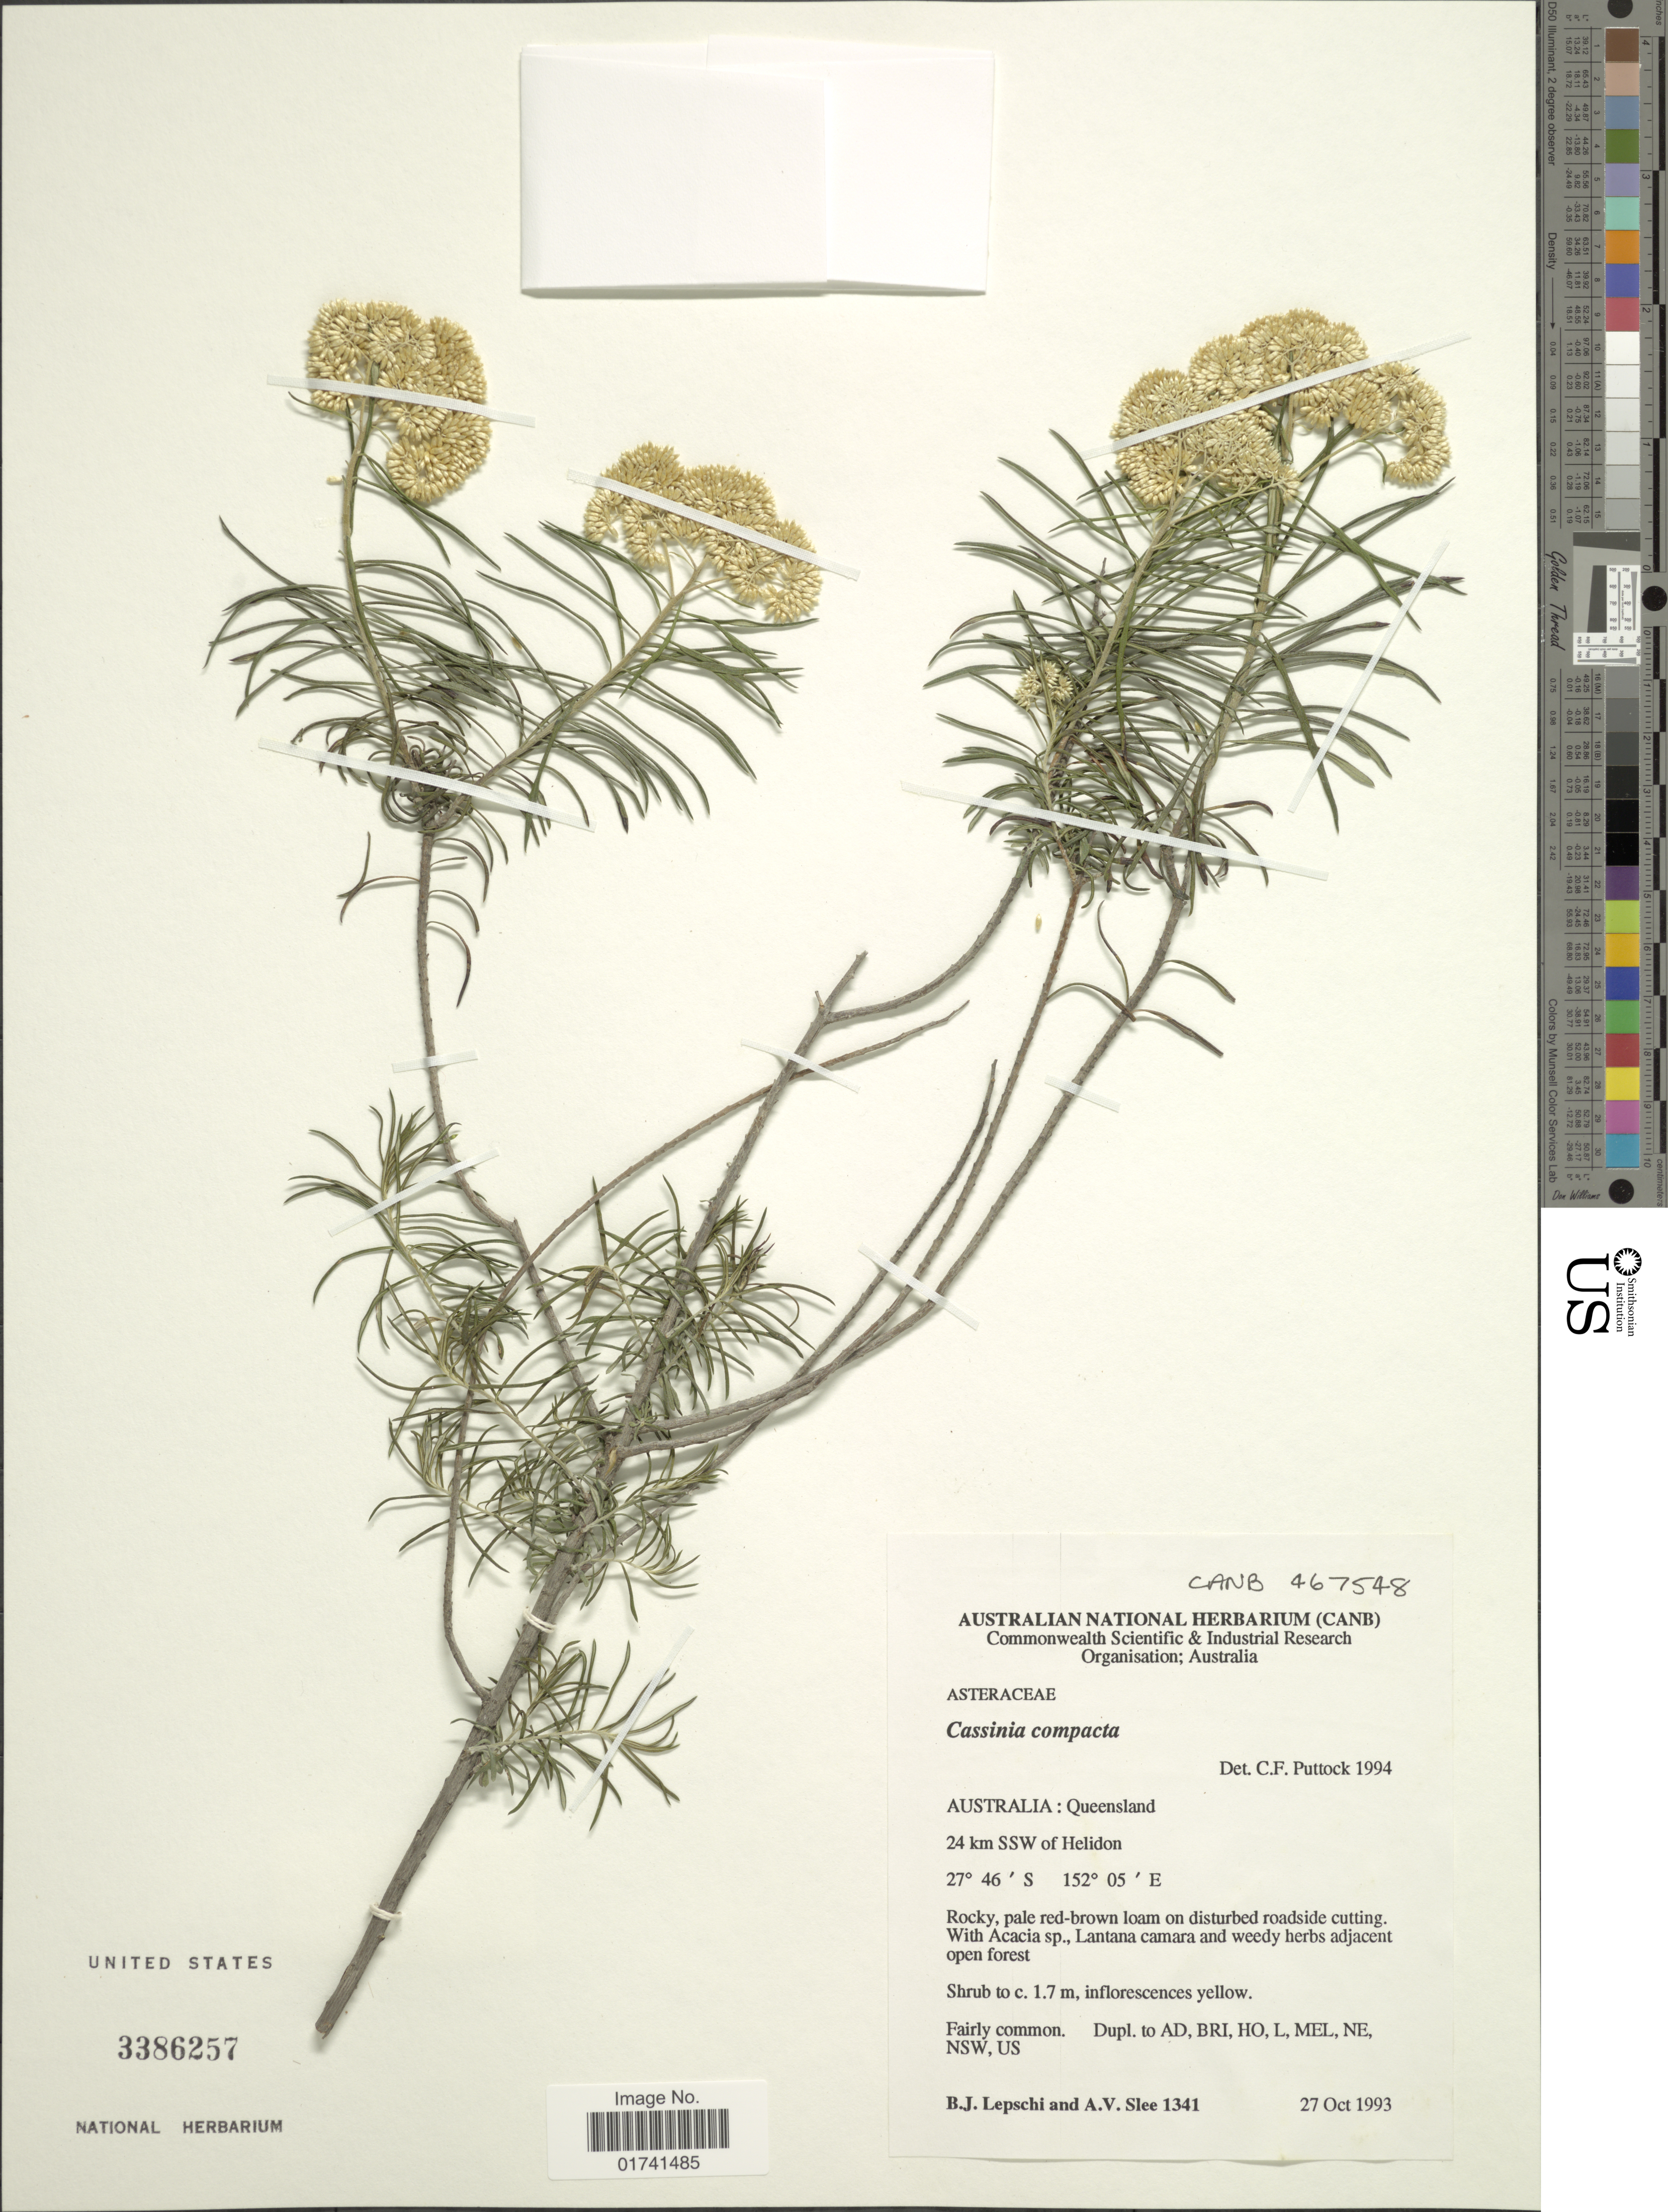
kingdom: Plantae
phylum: Tracheophyta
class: Magnoliopsida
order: Asterales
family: Asteraceae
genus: Cassinia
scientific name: Cassinia compacta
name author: F. Muell.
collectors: B. Lepschi & A. Slee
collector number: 1341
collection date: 1993-10-27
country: Australia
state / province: Queensland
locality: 24 km SSW of Helidon, rocky, pale red-brown loam on disturbed on disturbed roadside cutting.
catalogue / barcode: US 3386257